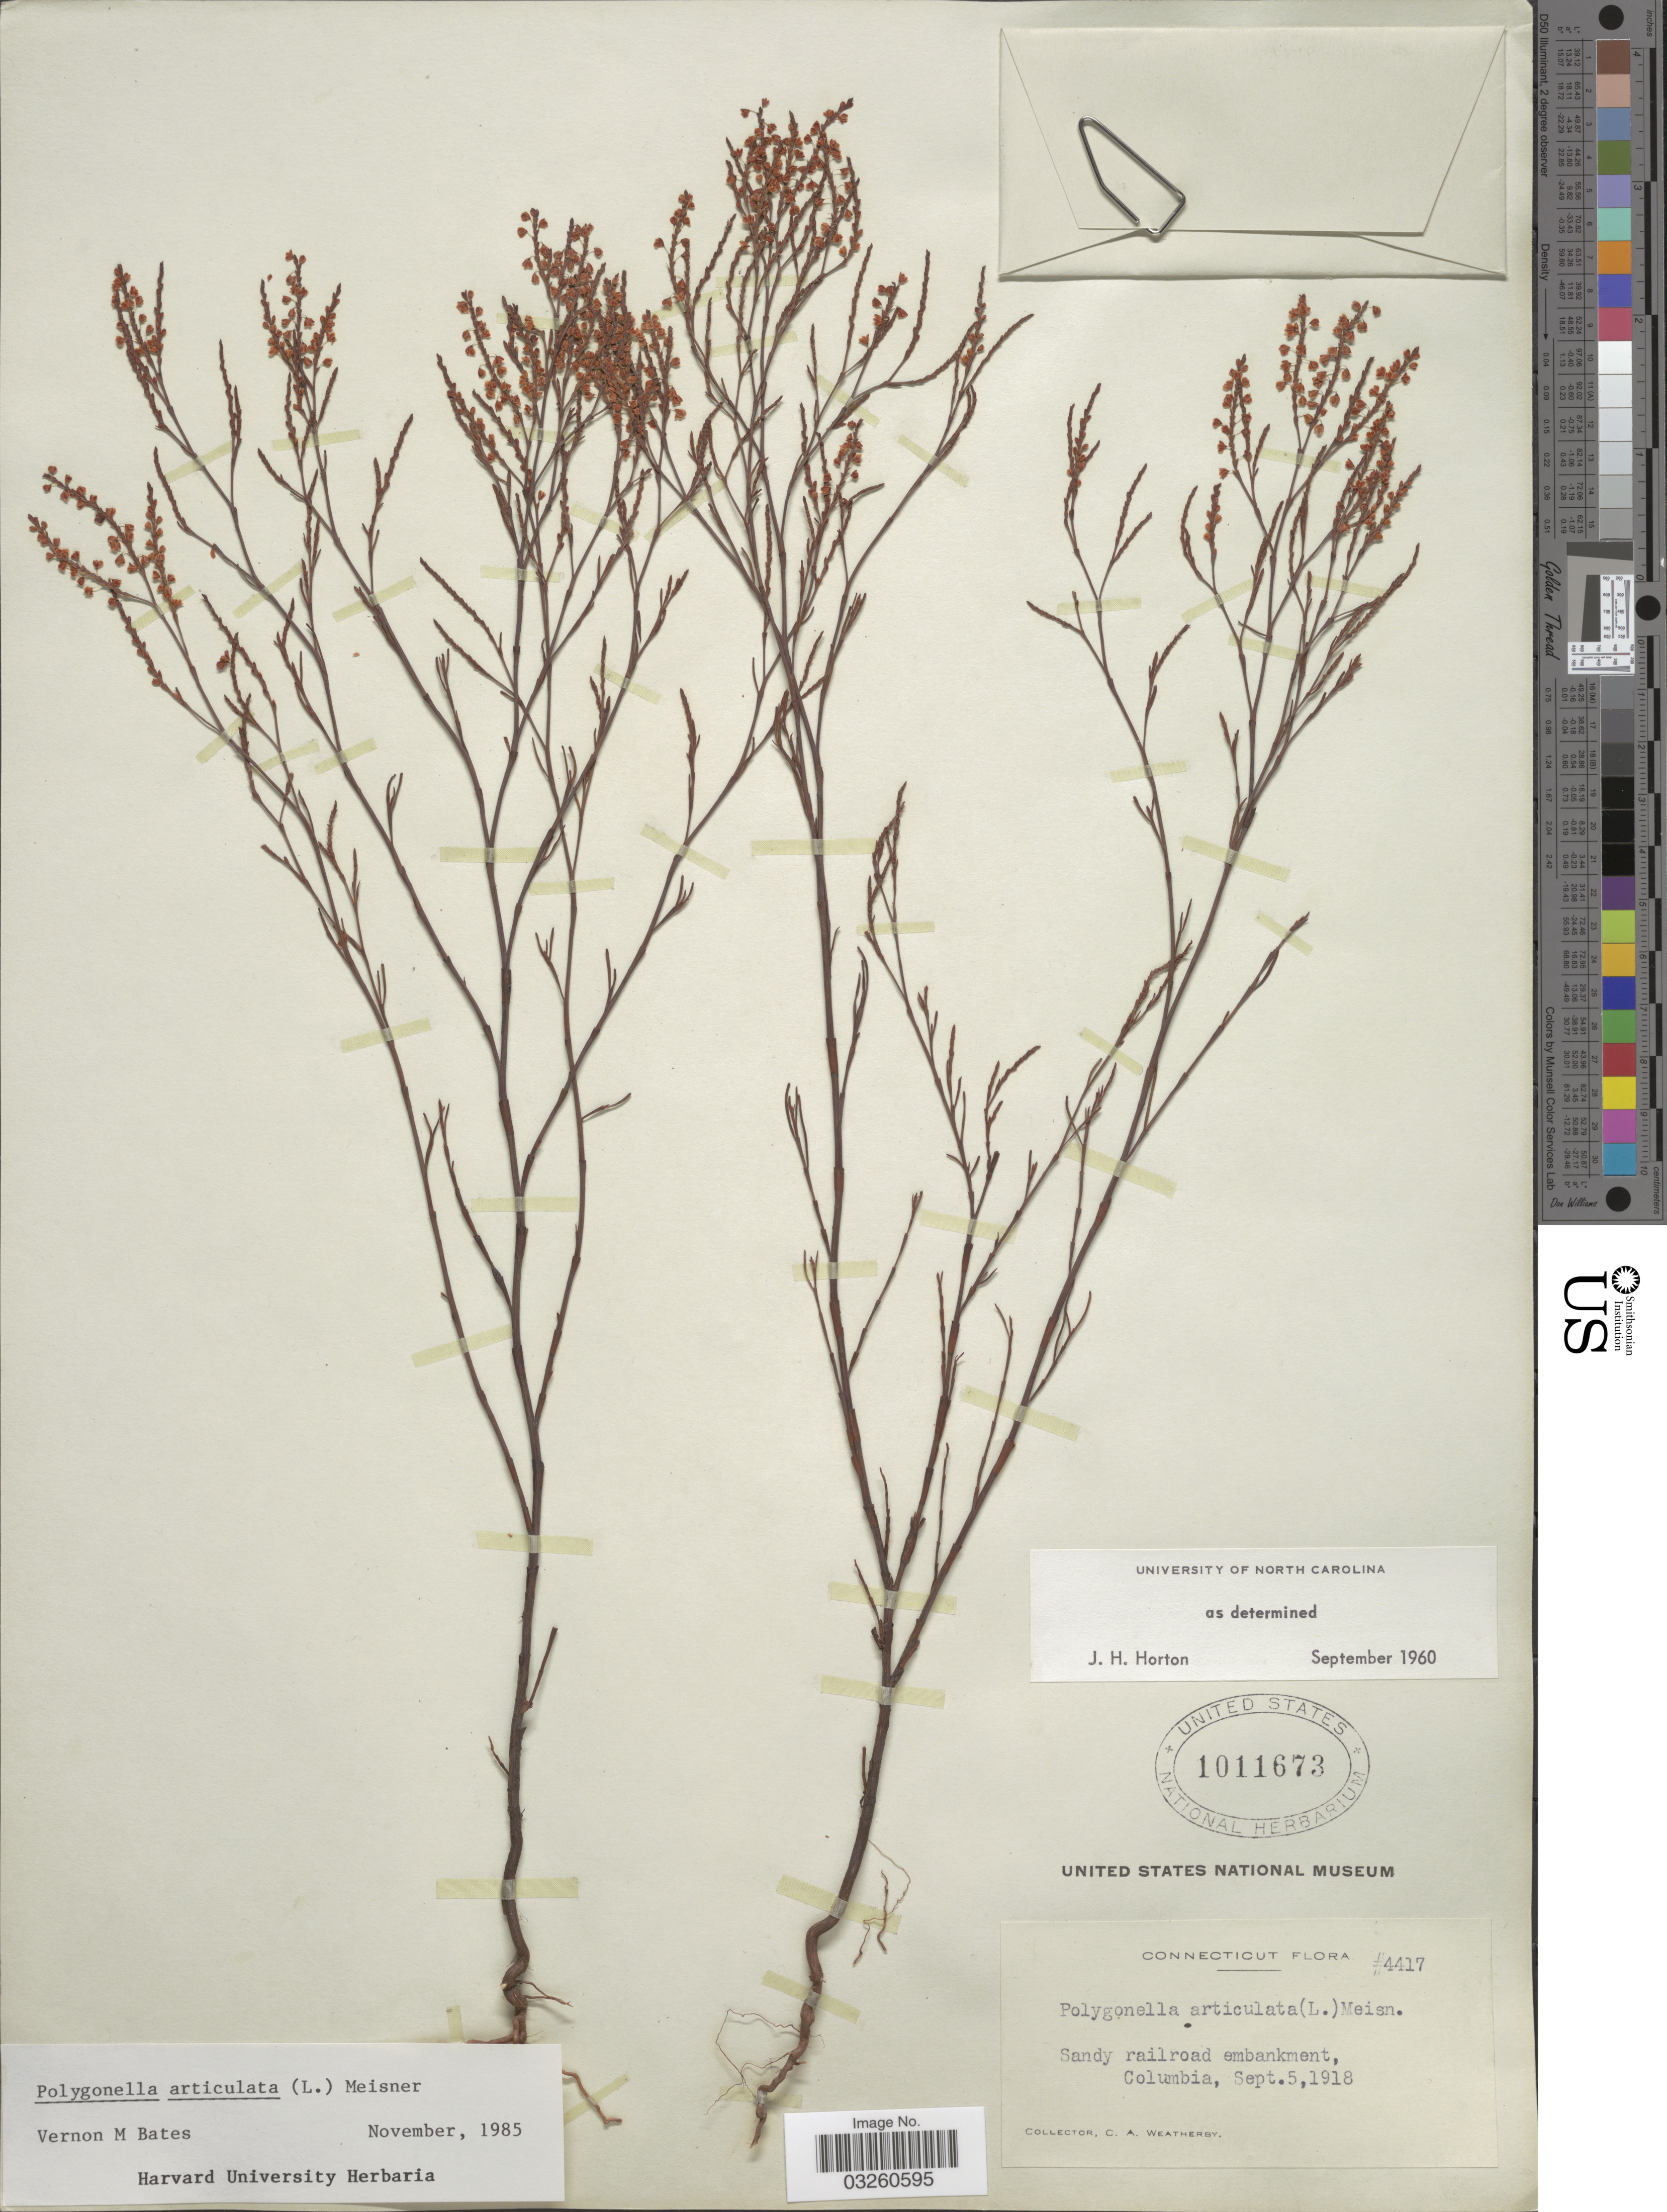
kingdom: Plantae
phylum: Tracheophyta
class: Magnoliopsida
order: Caryophyllales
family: Polygonaceae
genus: Polygonella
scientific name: Polygonella articulata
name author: (L.) Meisn.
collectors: C. A. Weatherby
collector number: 4417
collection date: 1918-09-05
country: United States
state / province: Connecticut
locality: Sandy railroad embankment, Columbia.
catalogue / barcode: US 1011673